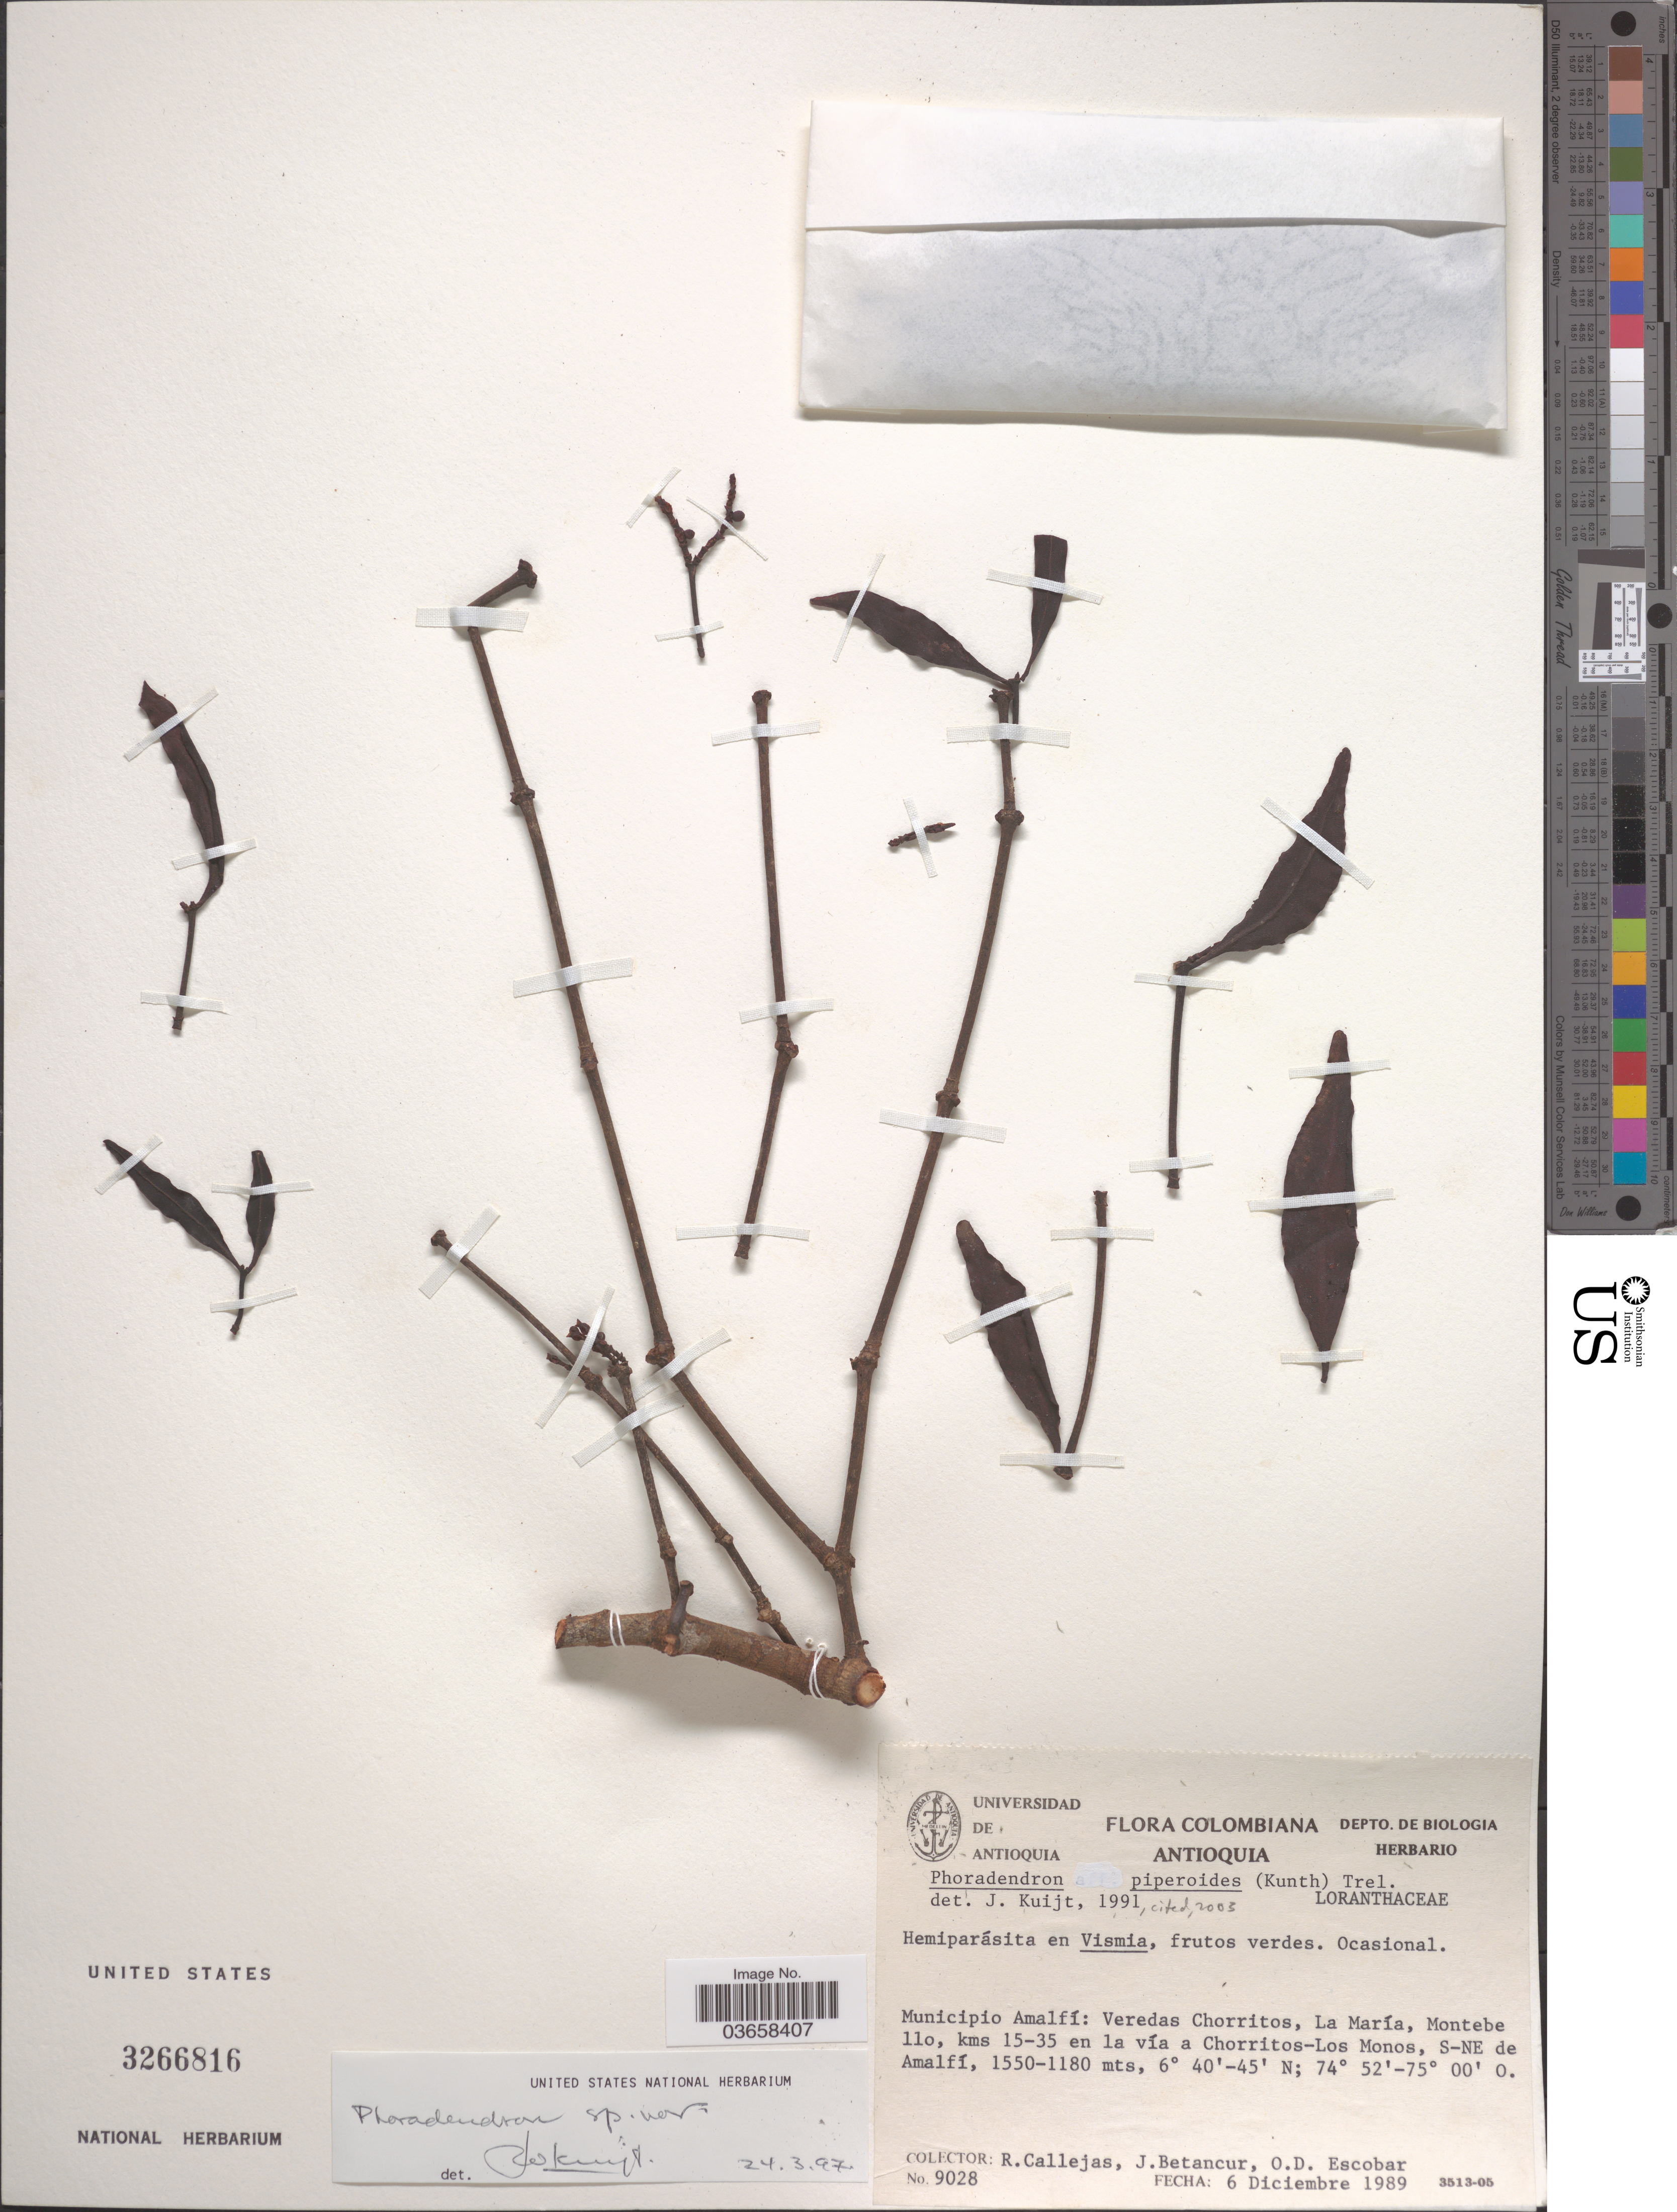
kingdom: Plantae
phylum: Tracheophyta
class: Magnoliopsida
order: Santalales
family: Viscaceae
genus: Phoradendron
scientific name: Phoradendron piperoides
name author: (Kunth) Trel.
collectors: R. Callejas, J. Betancur & O. D. Escobar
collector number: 9028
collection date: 1989-12-06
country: Colombia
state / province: Antioquia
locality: Municipio Amalfí: Veredas Chorritos, La María, Montebe 110, kms 15-35 en la vía a Chorritos-Los Monos, S-NE de Amalfí.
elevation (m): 1180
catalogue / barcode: US 3266816